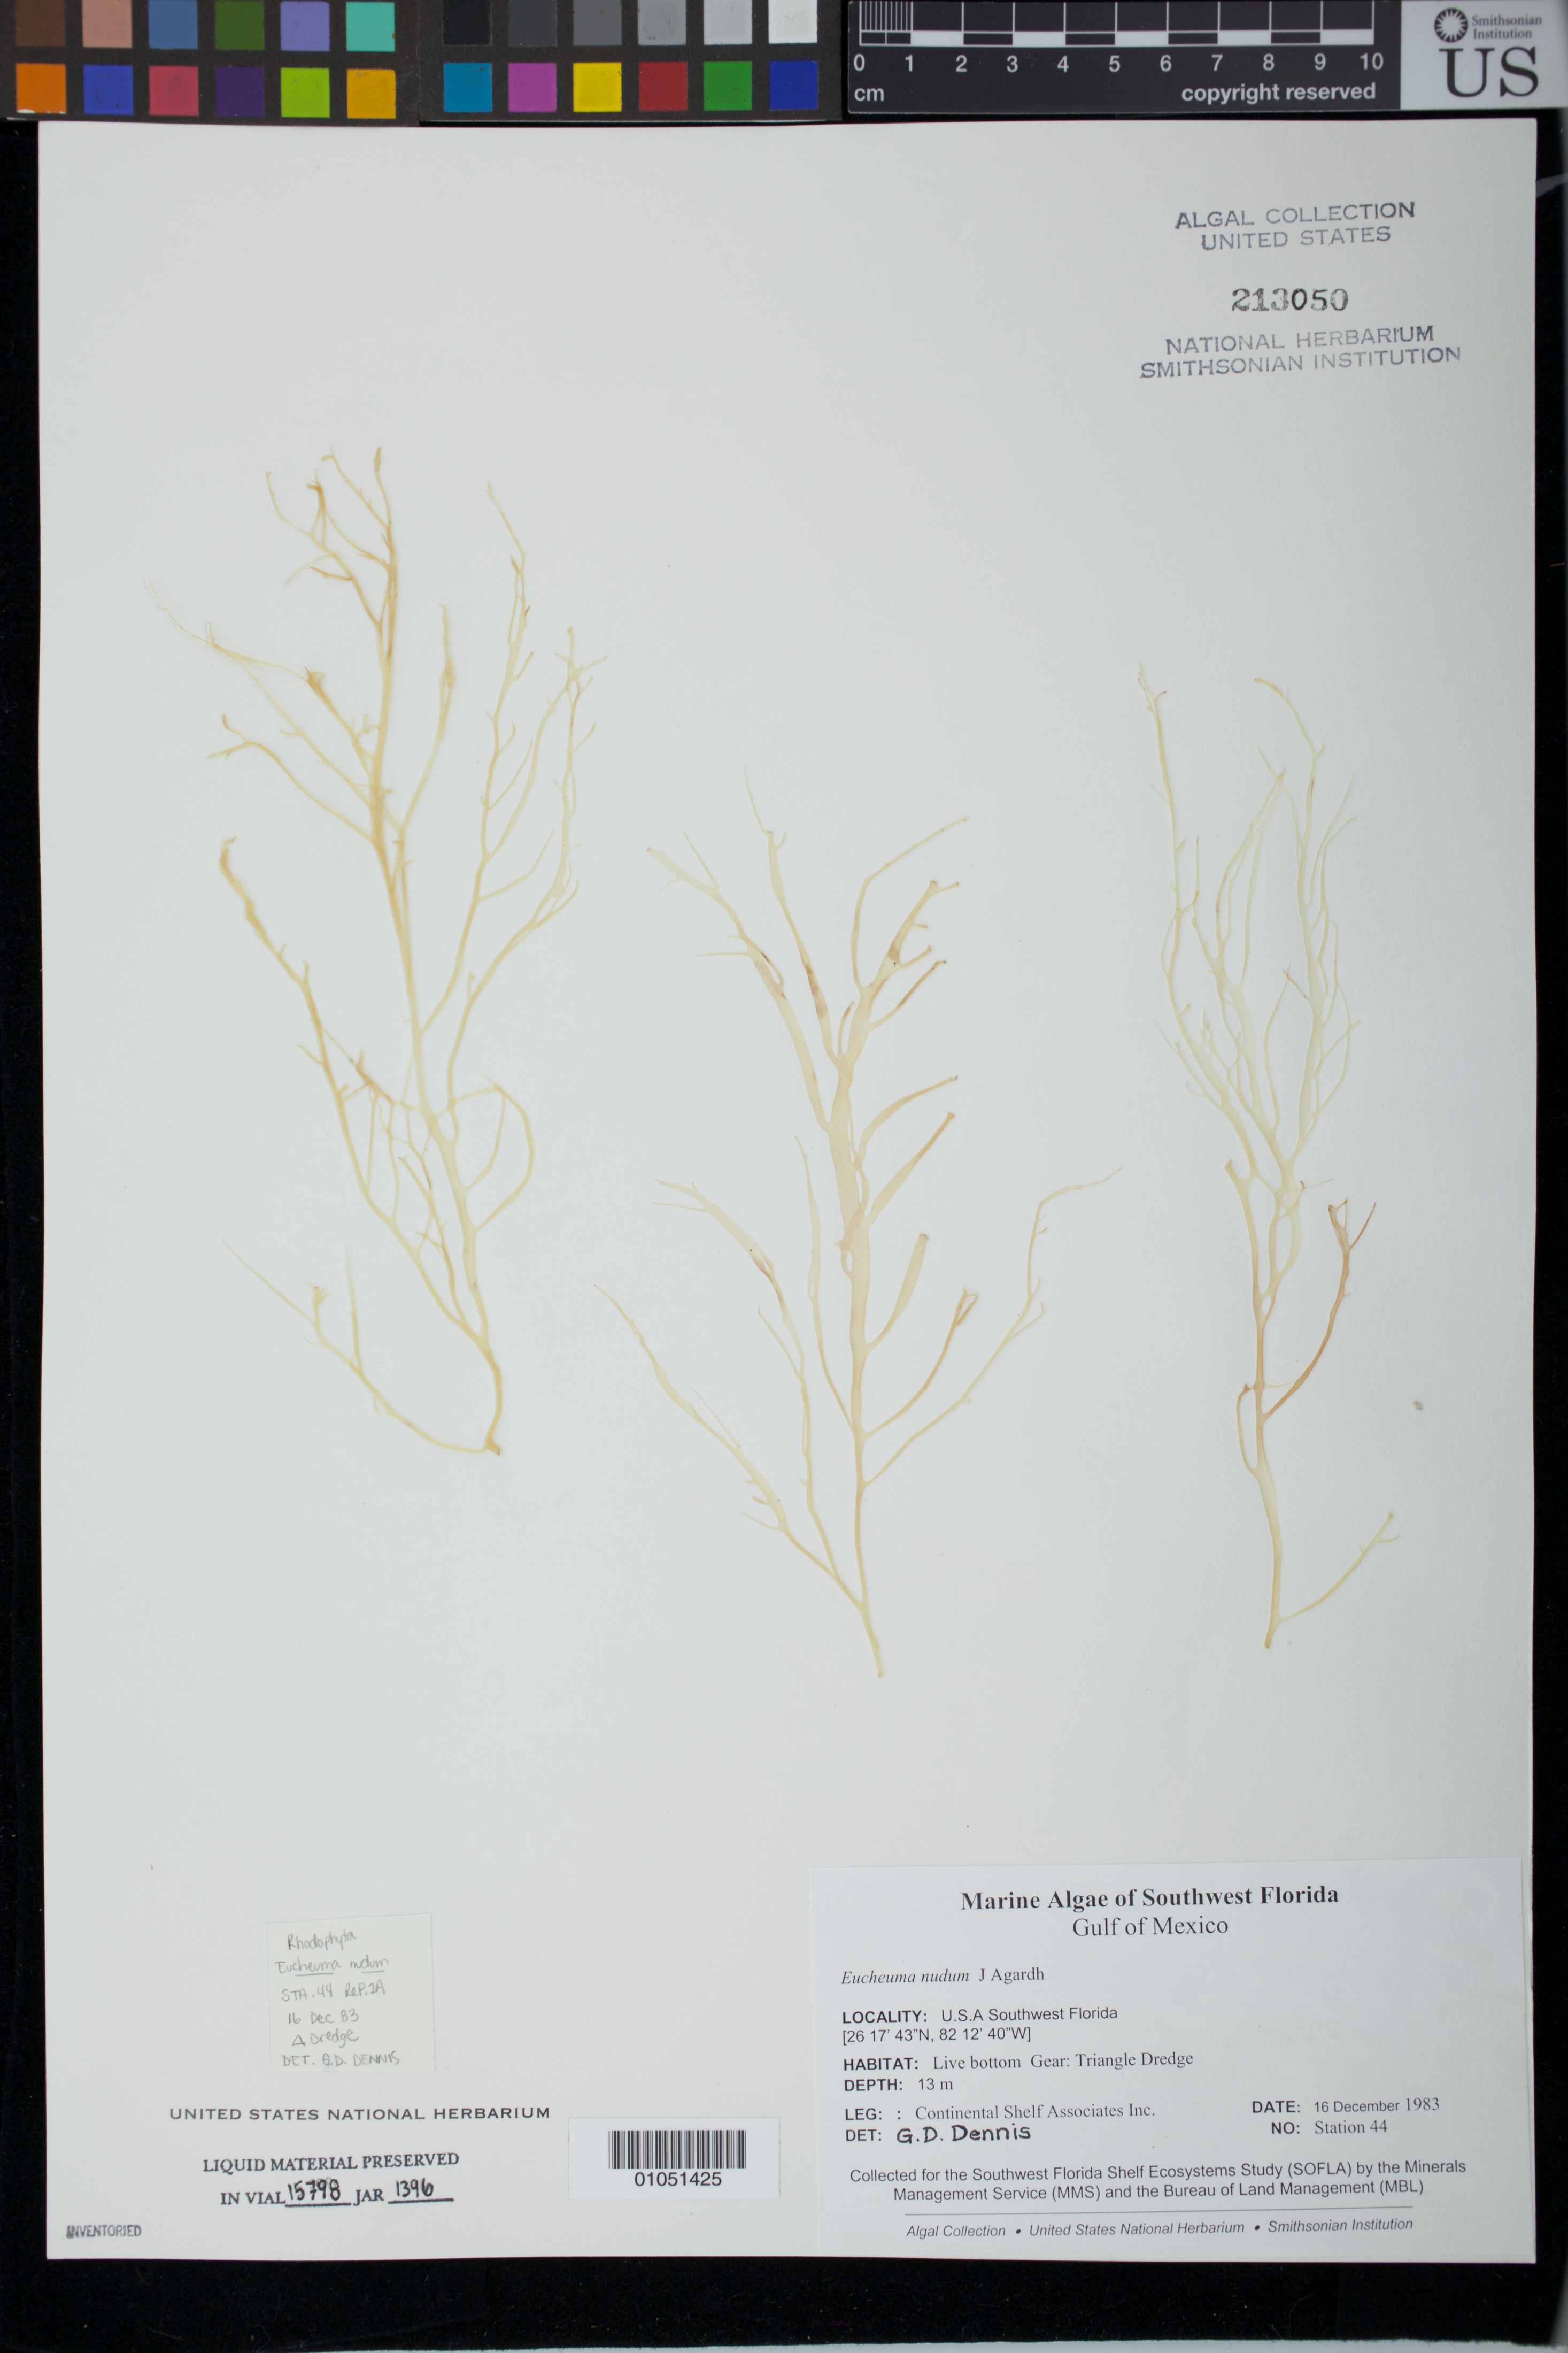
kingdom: Plantae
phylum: Rhodophyta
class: Florideophyceae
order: Gigartinales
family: Solieriaceae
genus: Eucheuma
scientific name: Eucheuma nudum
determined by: Dennis, G. D.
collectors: Continental Shelf Associates for the MMS/BLM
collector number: Station 44 Repl 1A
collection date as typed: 16 Dec 1983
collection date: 1983-12-16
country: United States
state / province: Florida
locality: Gulf of Mexico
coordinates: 26 17'43"N, 82 12'40"W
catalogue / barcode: US 213050